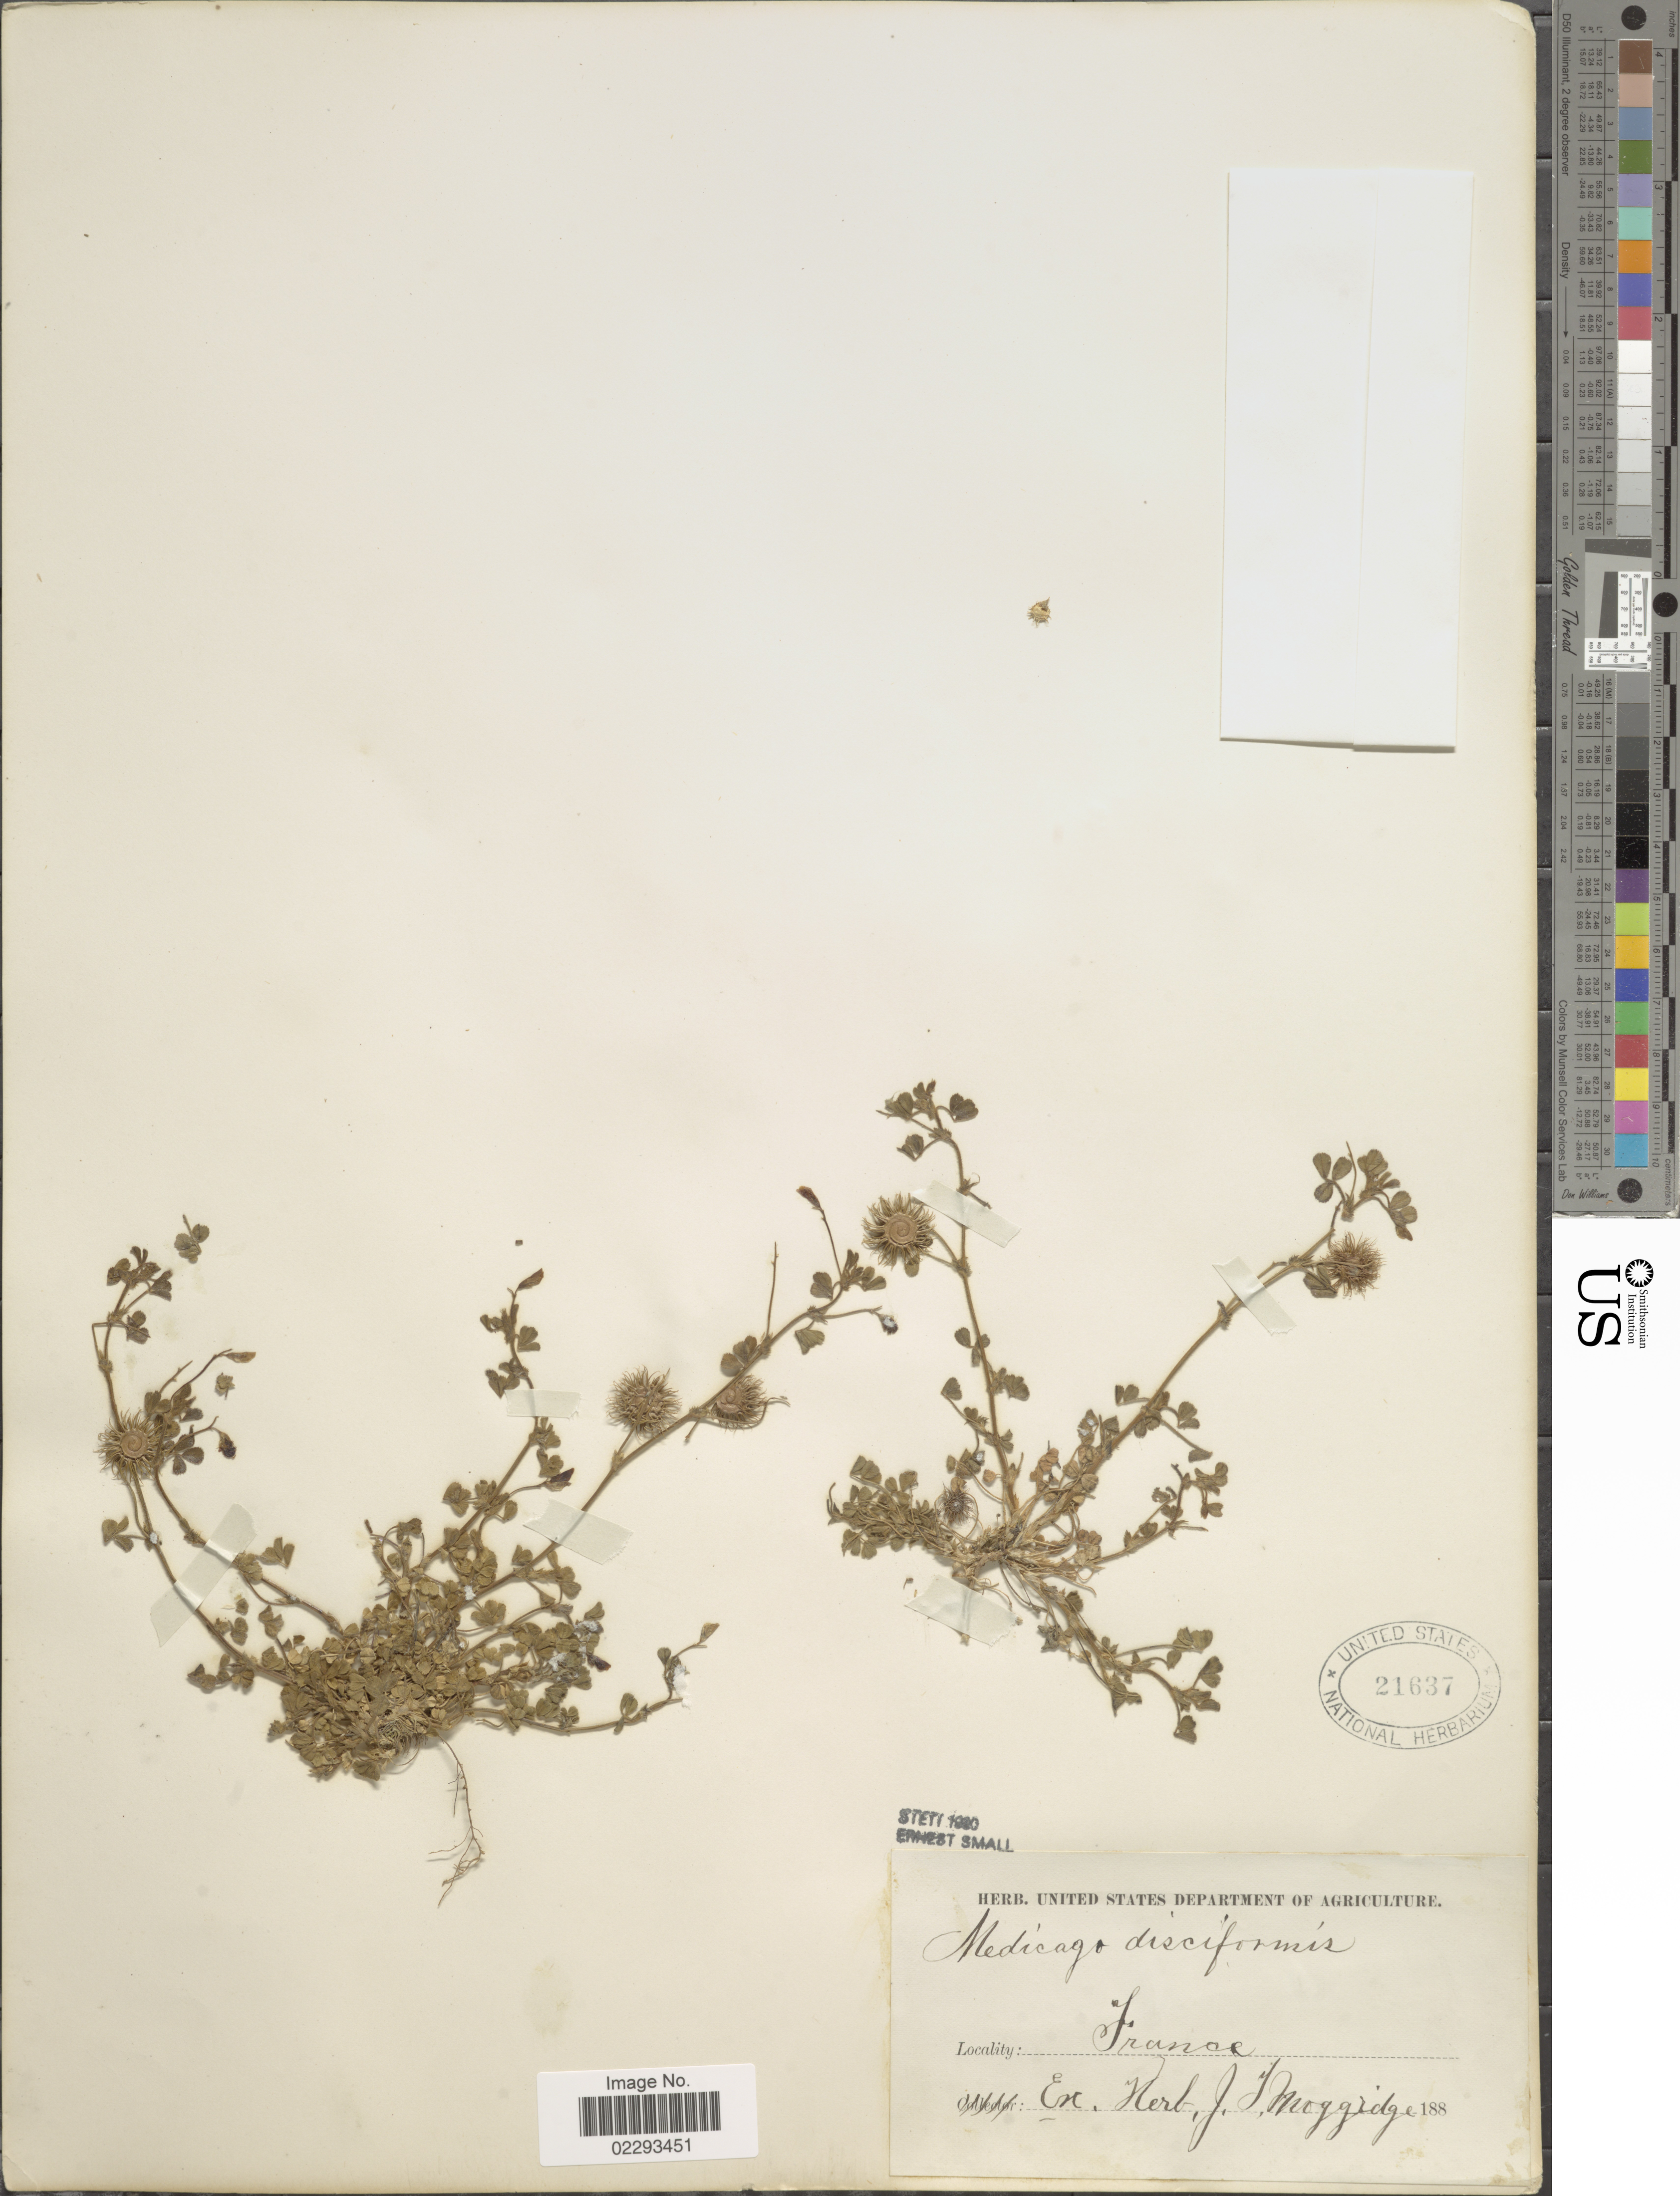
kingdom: Plantae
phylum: Tracheophyta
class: Magnoliopsida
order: Fabales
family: Fabaceae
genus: Medicago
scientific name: Medicago disciformis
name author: DC.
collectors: ex herb. J.T. Moggridge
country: France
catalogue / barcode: US 21637